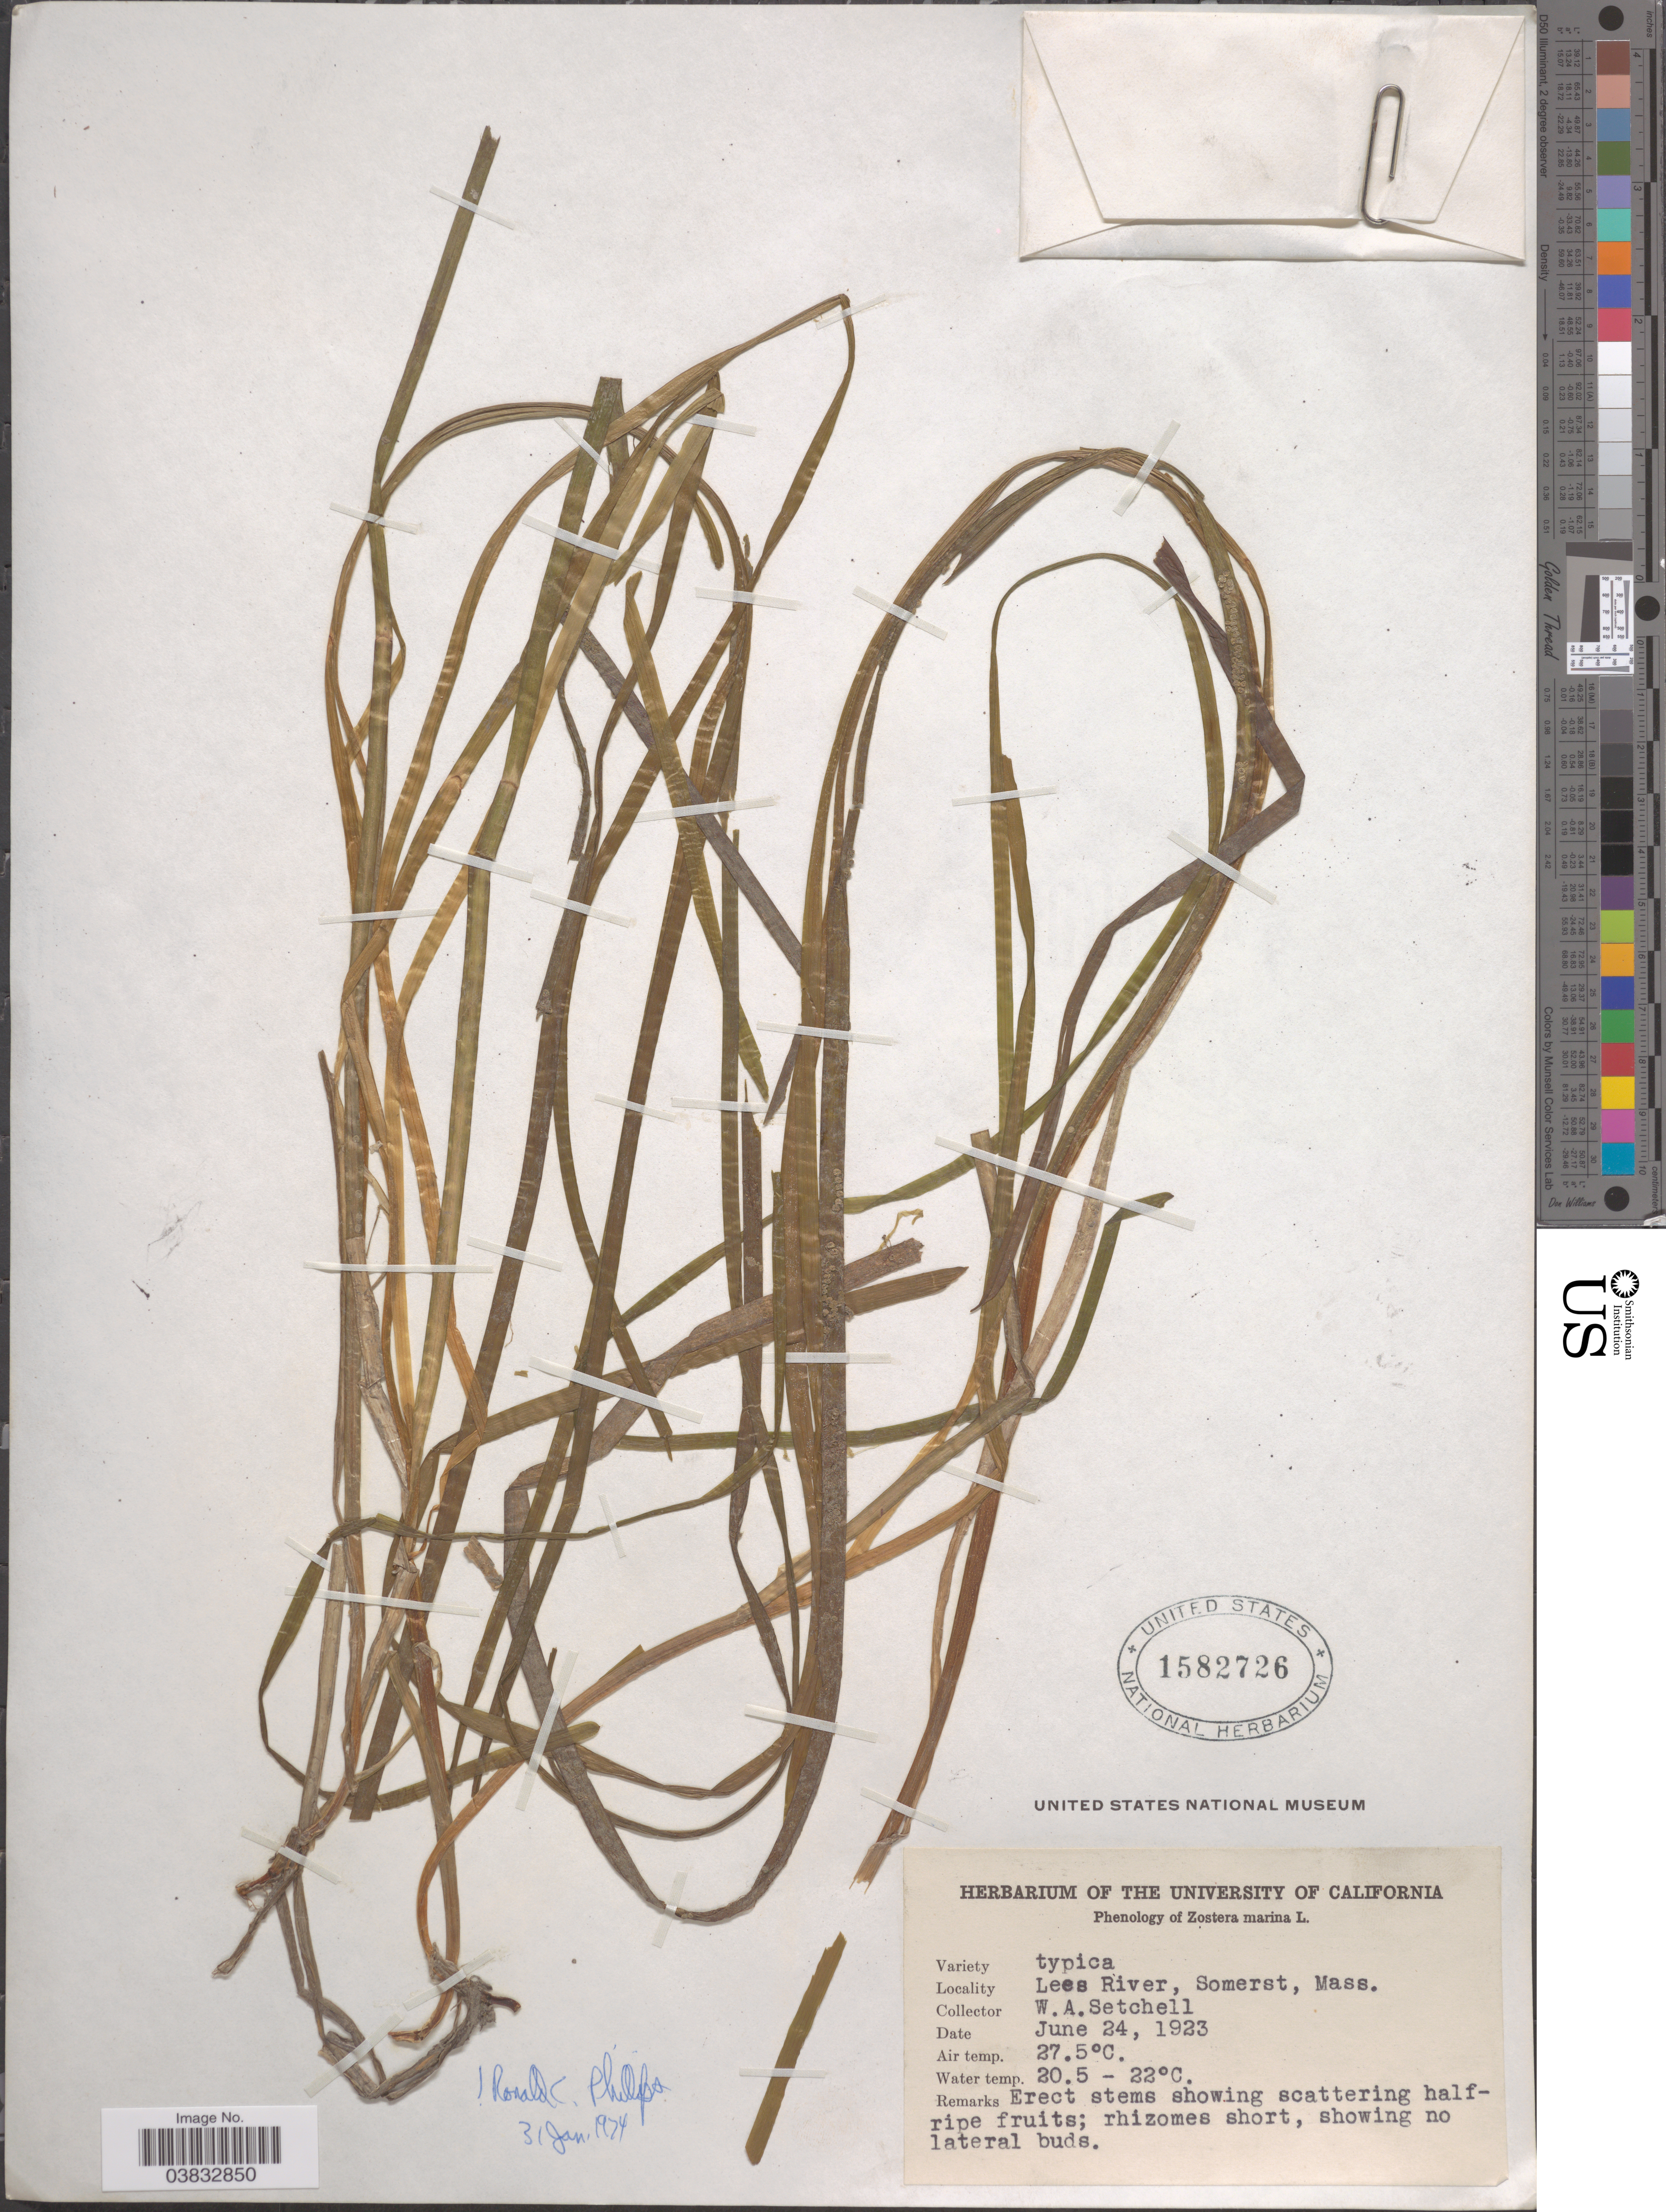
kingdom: Plantae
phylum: Tracheophyta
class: Liliopsida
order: Alismatales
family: Zosteraceae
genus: Zostera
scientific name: Zostera marina var. typica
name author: L.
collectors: W. Setchell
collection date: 1923-06-24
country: United States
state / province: Massachusetts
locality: Lees River, Somerst.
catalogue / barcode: US 1582726